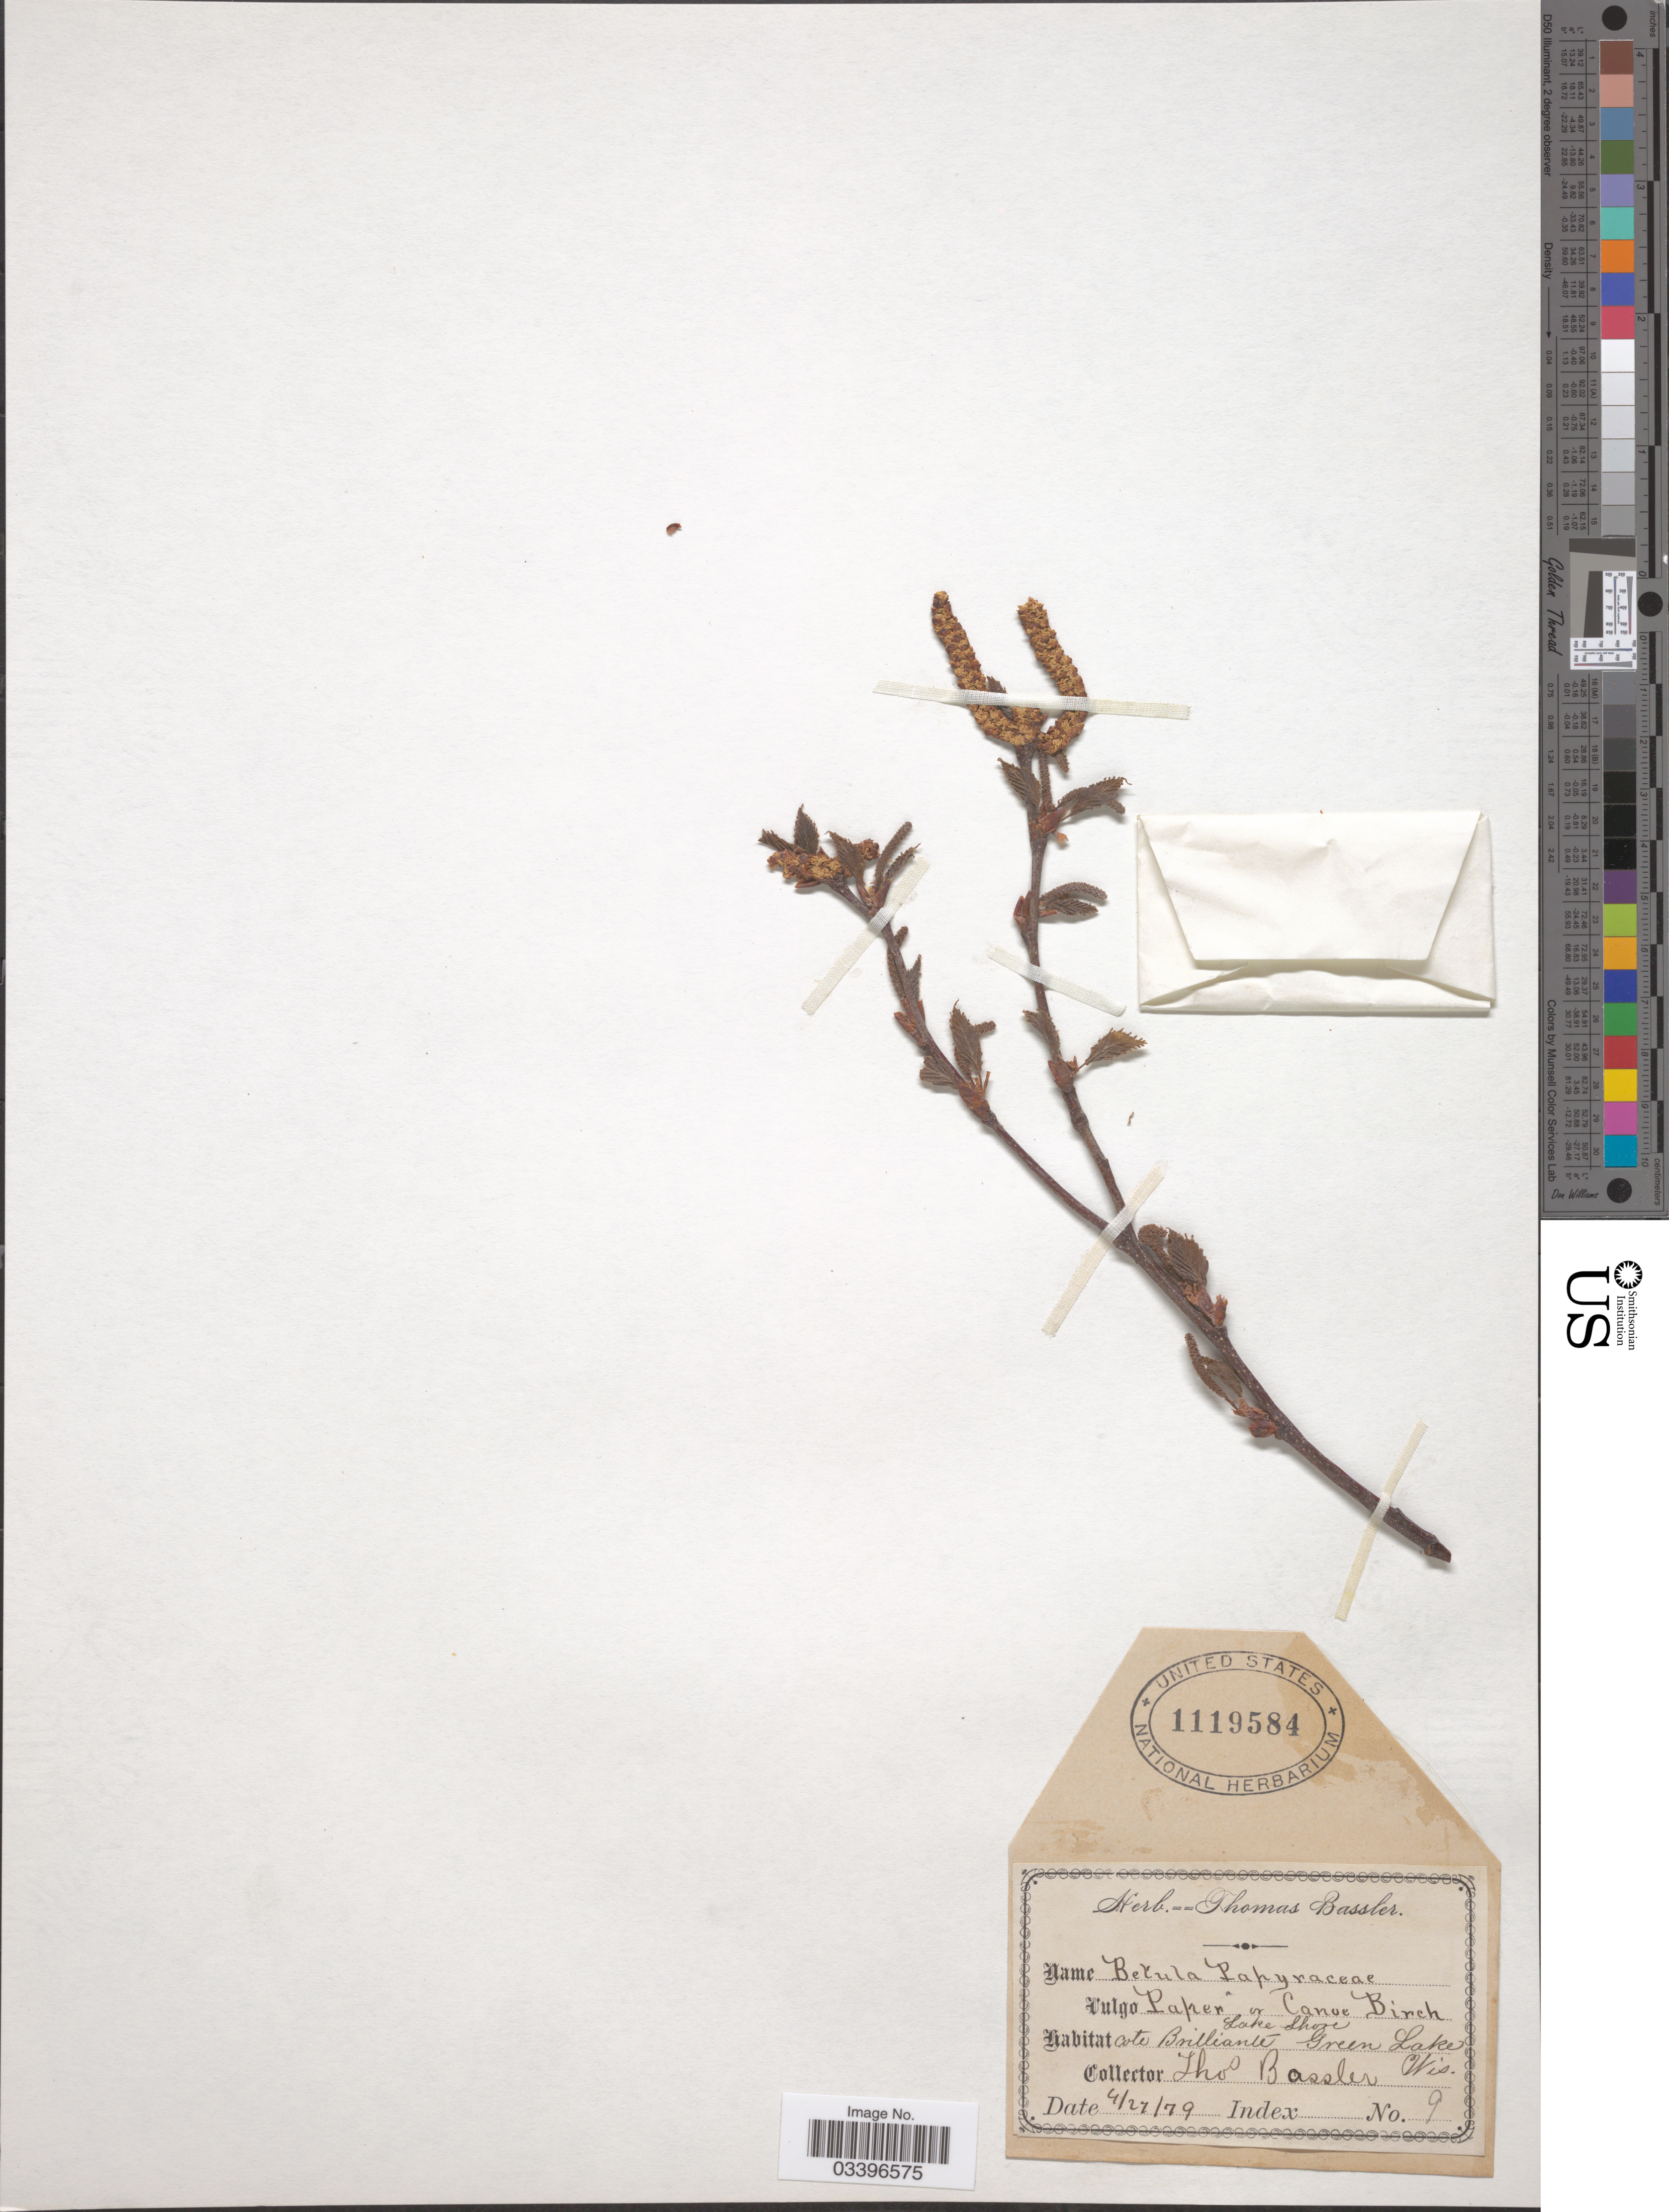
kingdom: Plantae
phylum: Tracheophyta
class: Magnoliopsida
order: Fagales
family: Betulaceae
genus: Betula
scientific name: Betula papyrifera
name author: Marshall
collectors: T. Bassler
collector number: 9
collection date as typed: Transcribed d/m/y: 27/4/79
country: United States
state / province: Wisconsin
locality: Lake Shore cote Brilliante Green Lake.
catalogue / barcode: US 1119584